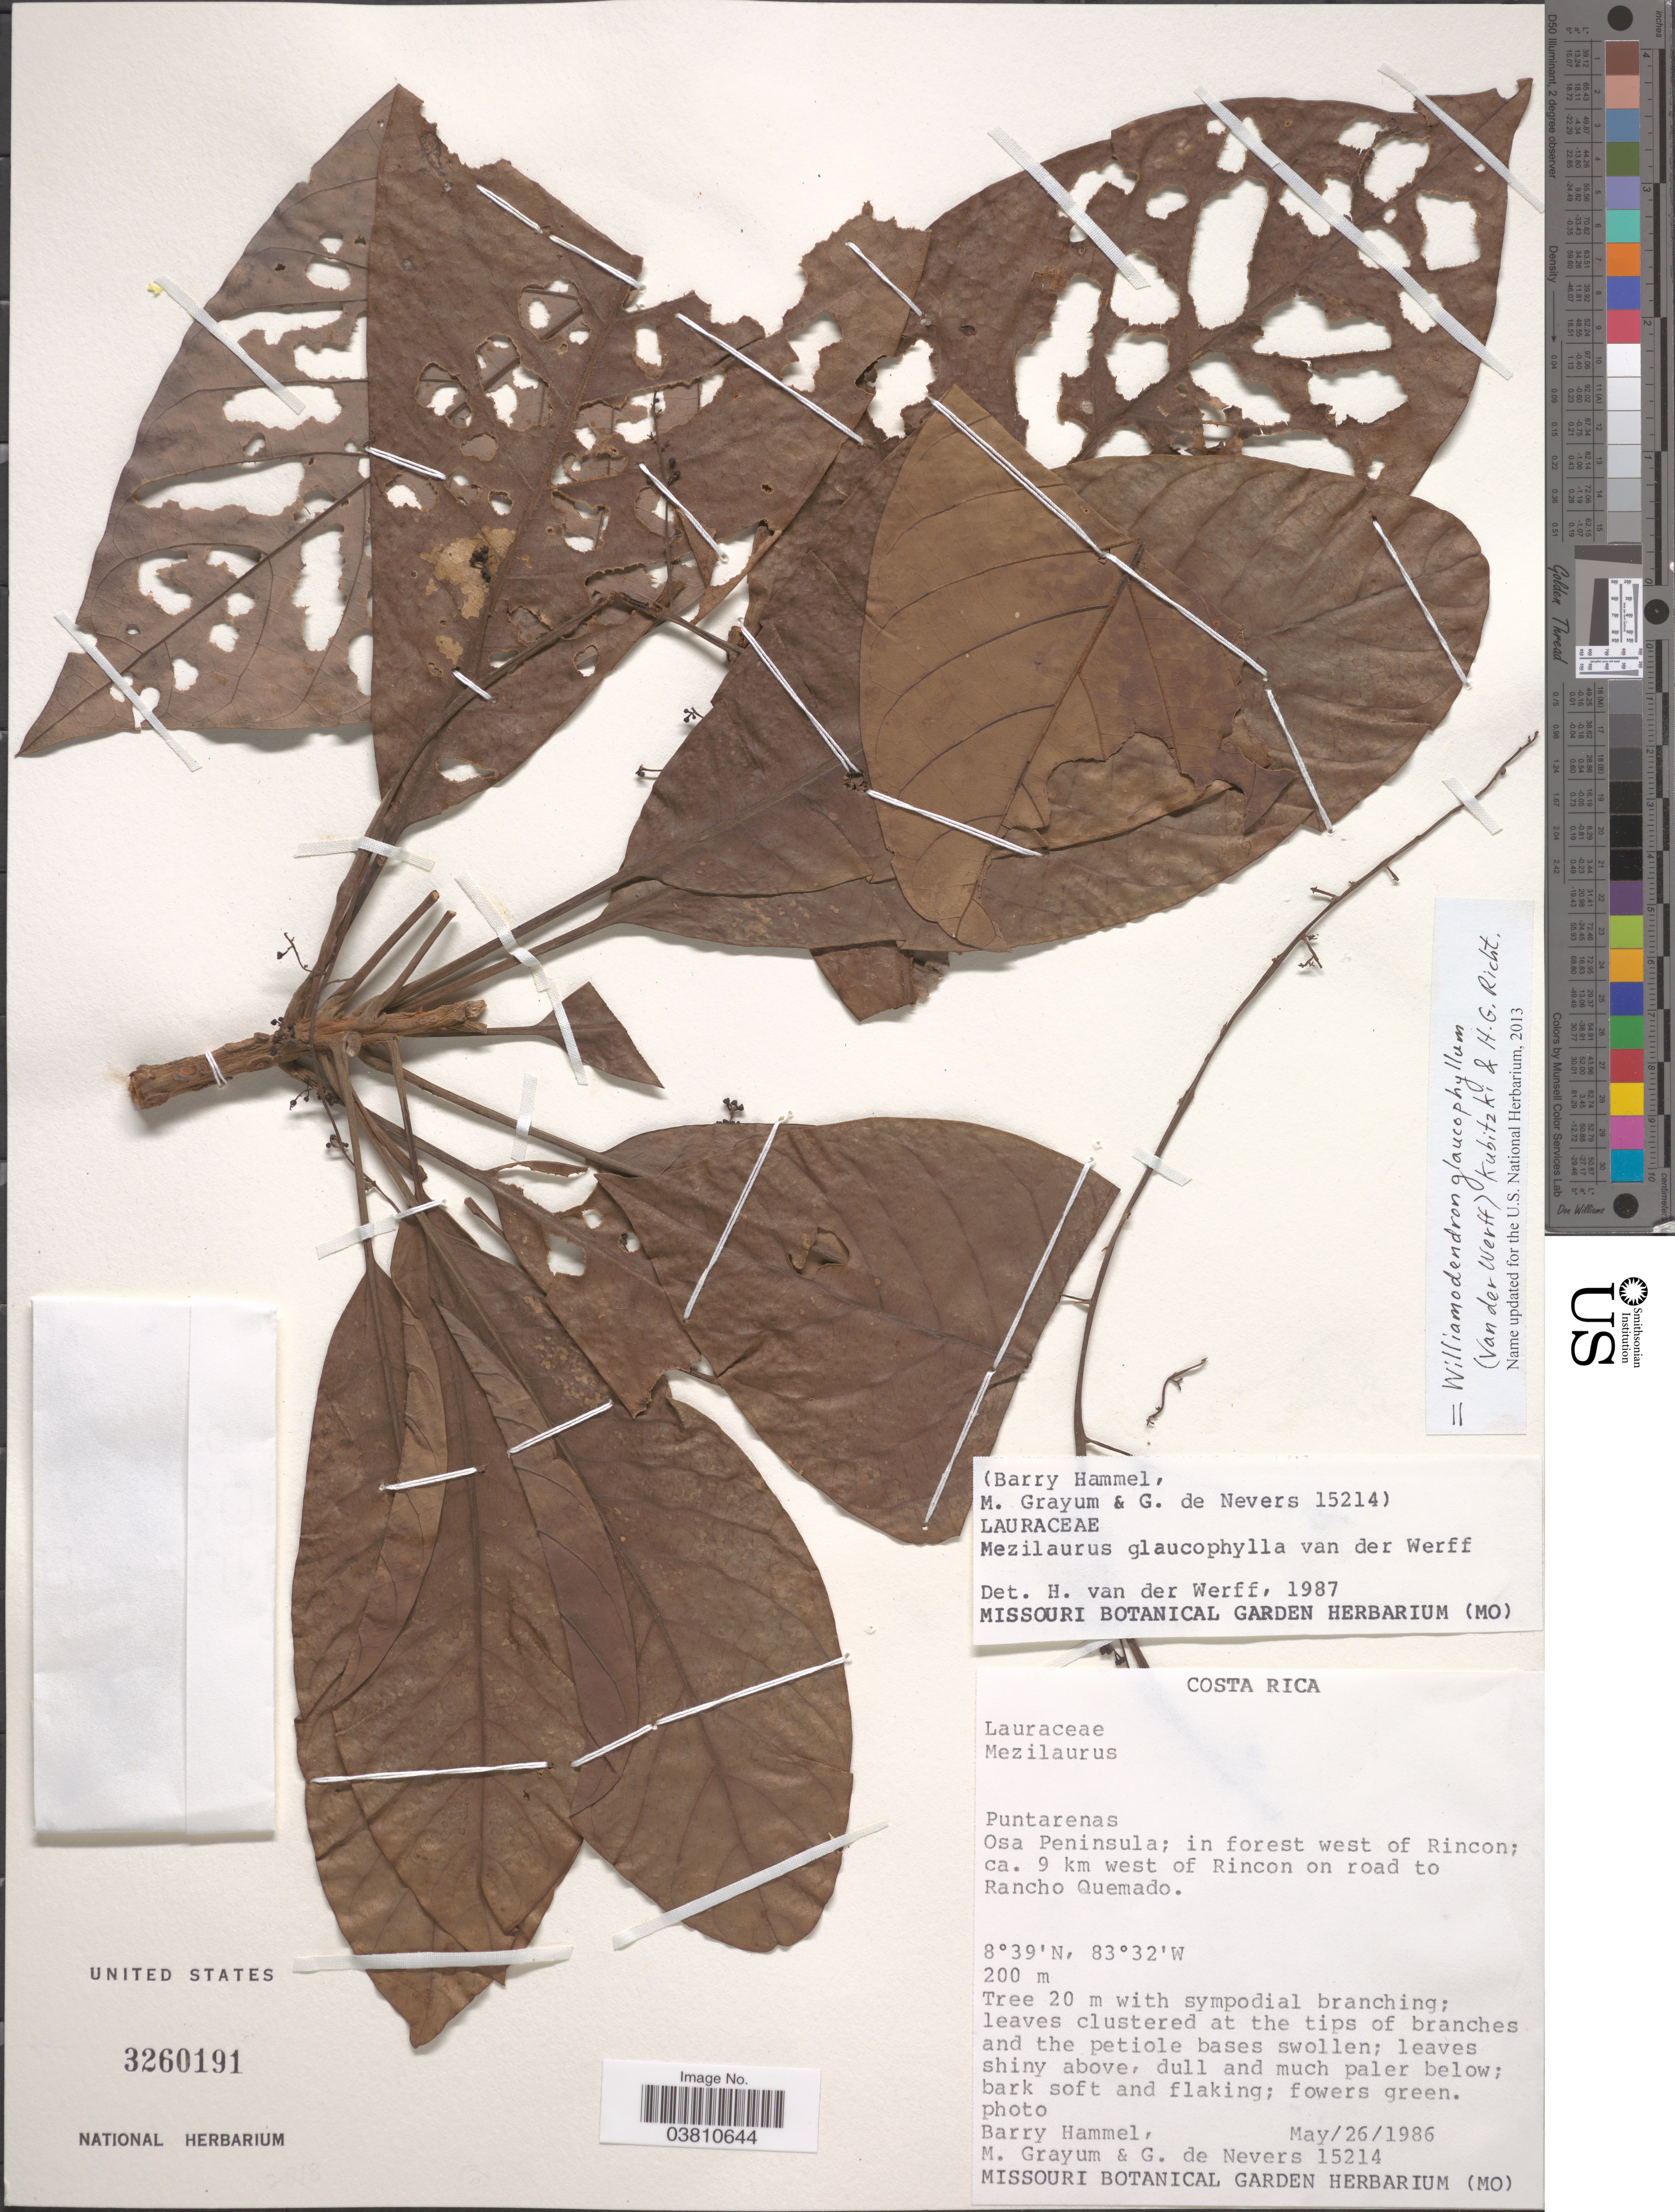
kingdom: Plantae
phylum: Tracheophyta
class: Magnoliopsida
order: Laurales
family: Lauraceae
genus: Williamodendron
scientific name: Williamodendron glaucophyllum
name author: (van der Werff) Kubitzki & H.G. Richt.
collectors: B. Hammel, M. H. Grayum & G. Nevers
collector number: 15214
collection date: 1986-05-26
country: Costa Rica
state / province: Puntarenas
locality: Osa Peninsula; in forest west of Rincon; ca. 9 km west of Rincon on road to Rancho Quemado.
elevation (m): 200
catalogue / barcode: US 3260191